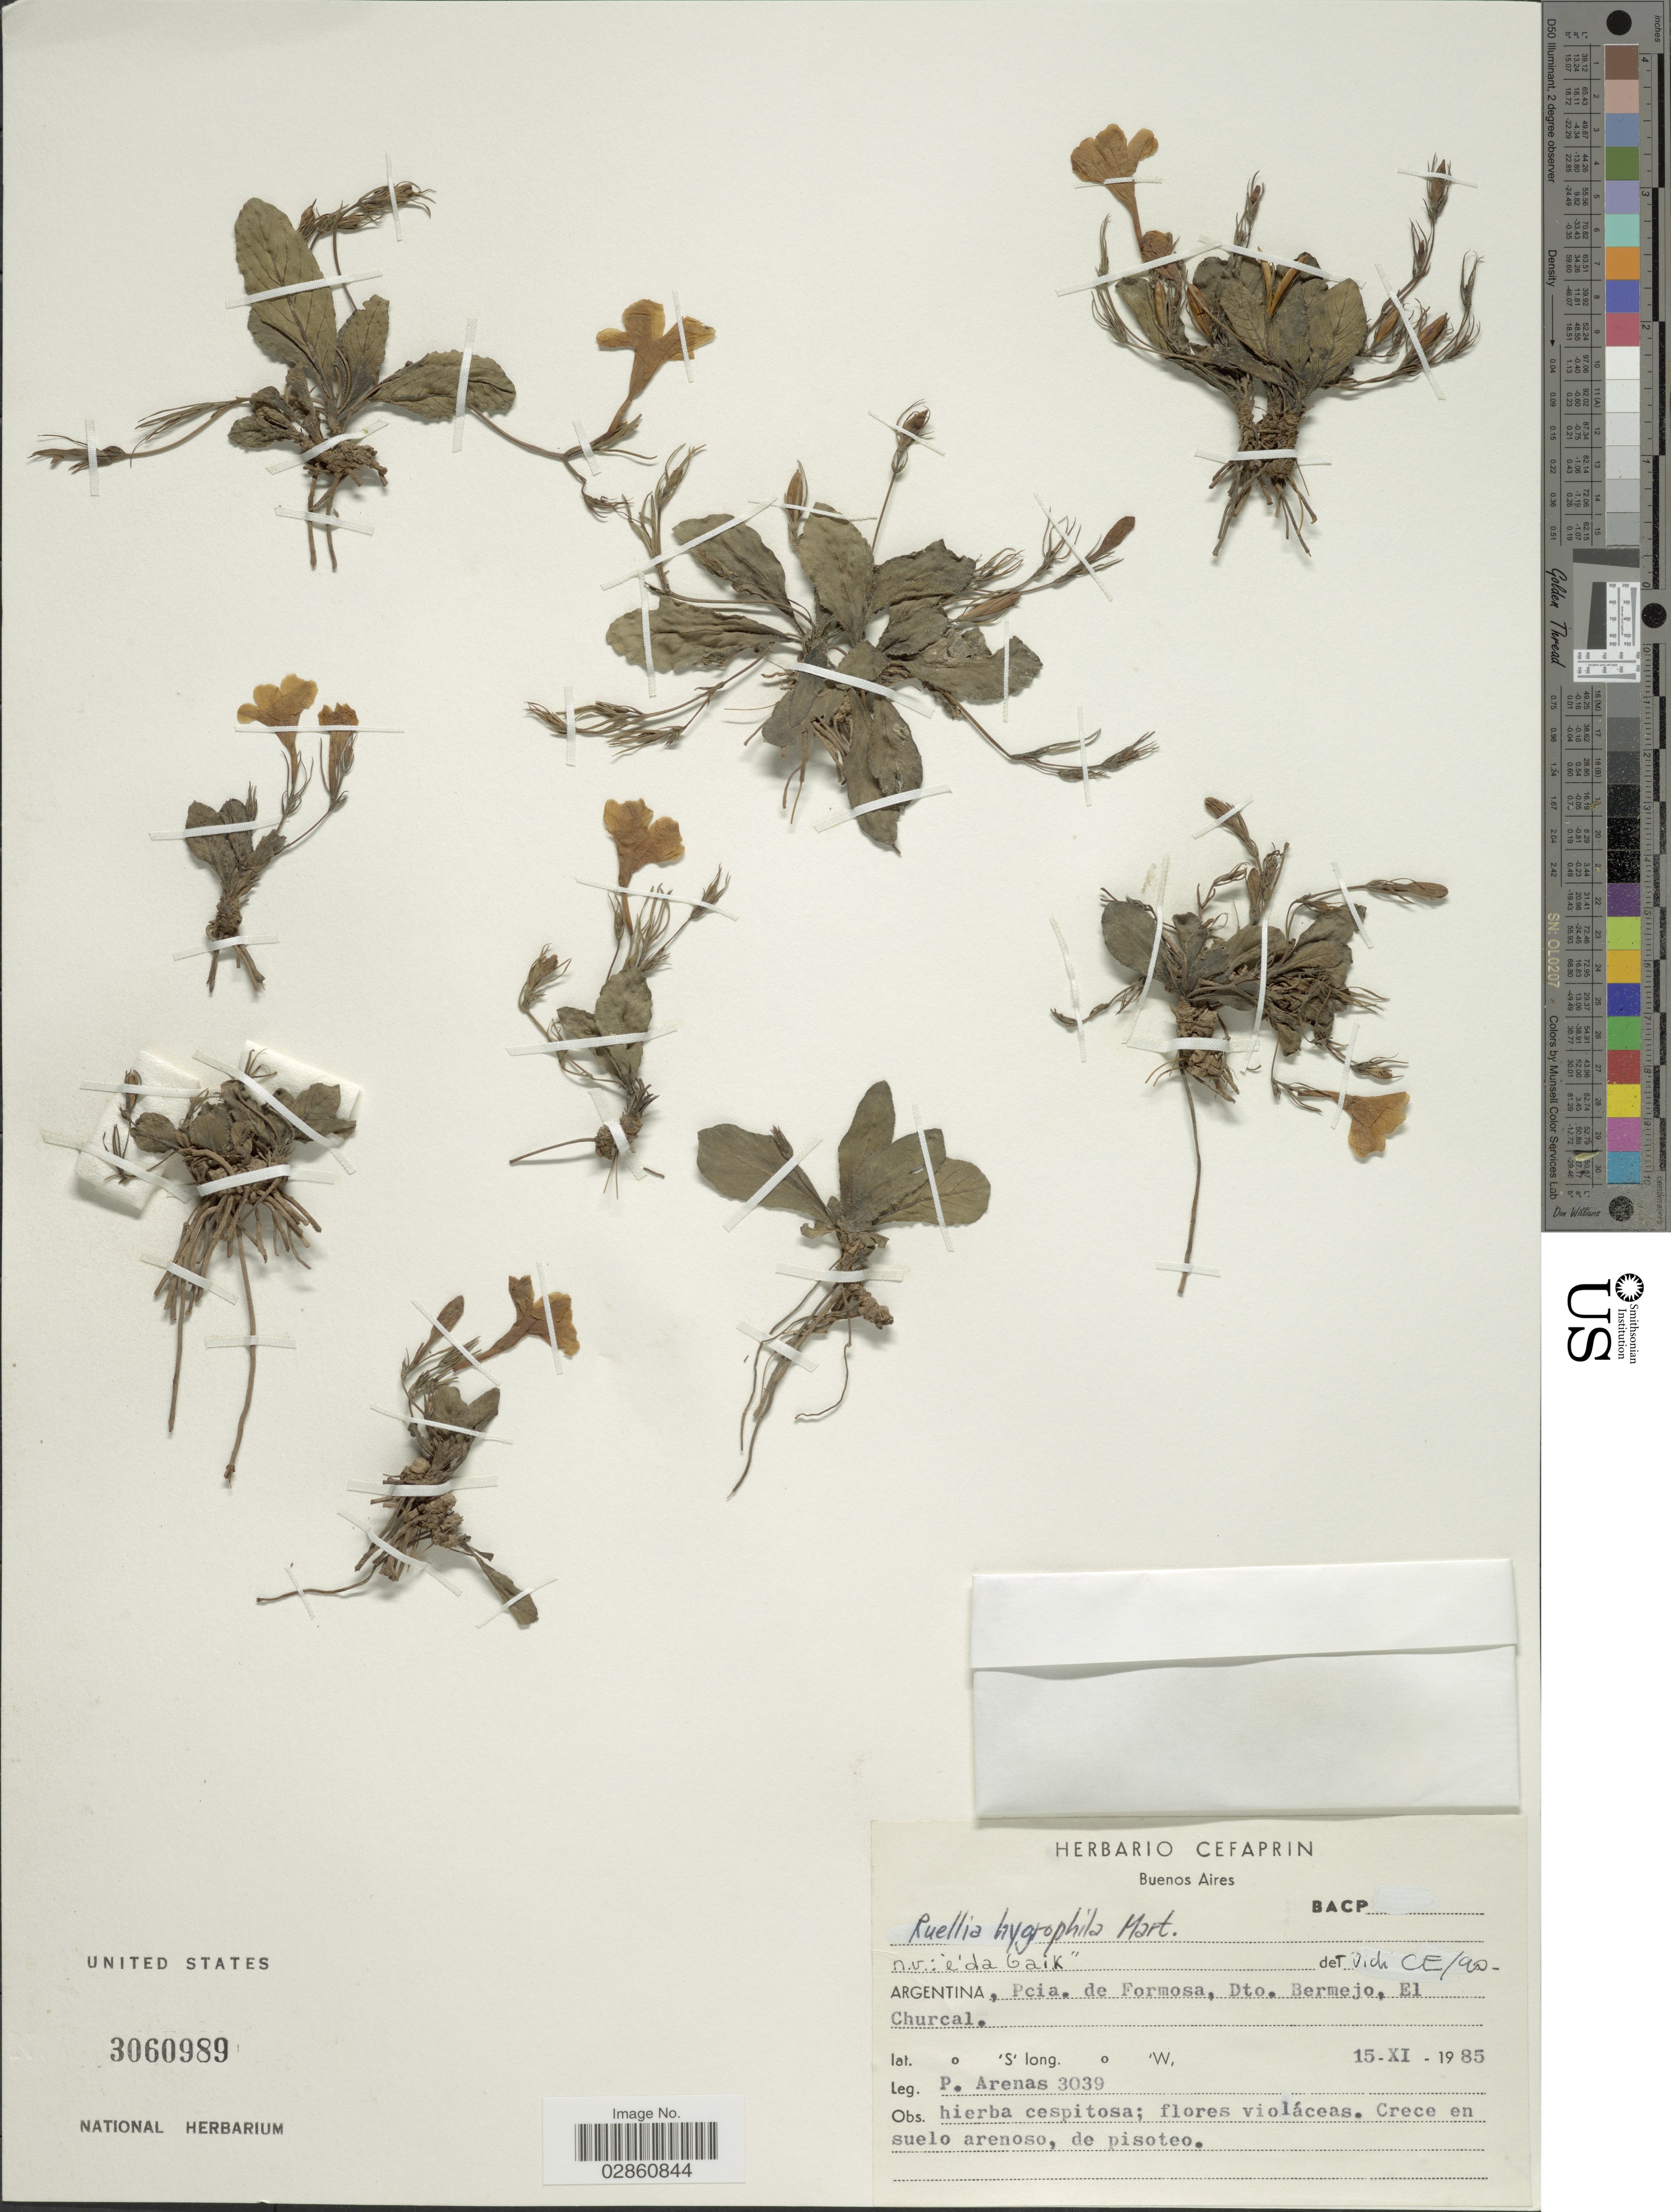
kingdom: Plantae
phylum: Tracheophyta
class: Magnoliopsida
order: Lamiales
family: Acanthaceae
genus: Ruellia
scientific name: Ruellia hygrophila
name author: Mart.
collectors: P. Arenas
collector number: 3039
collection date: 1985-11-15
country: Argentina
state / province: Formosa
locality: Pcia. de Formosa, Dto. Bermejo, El Churcal.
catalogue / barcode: US 3060989